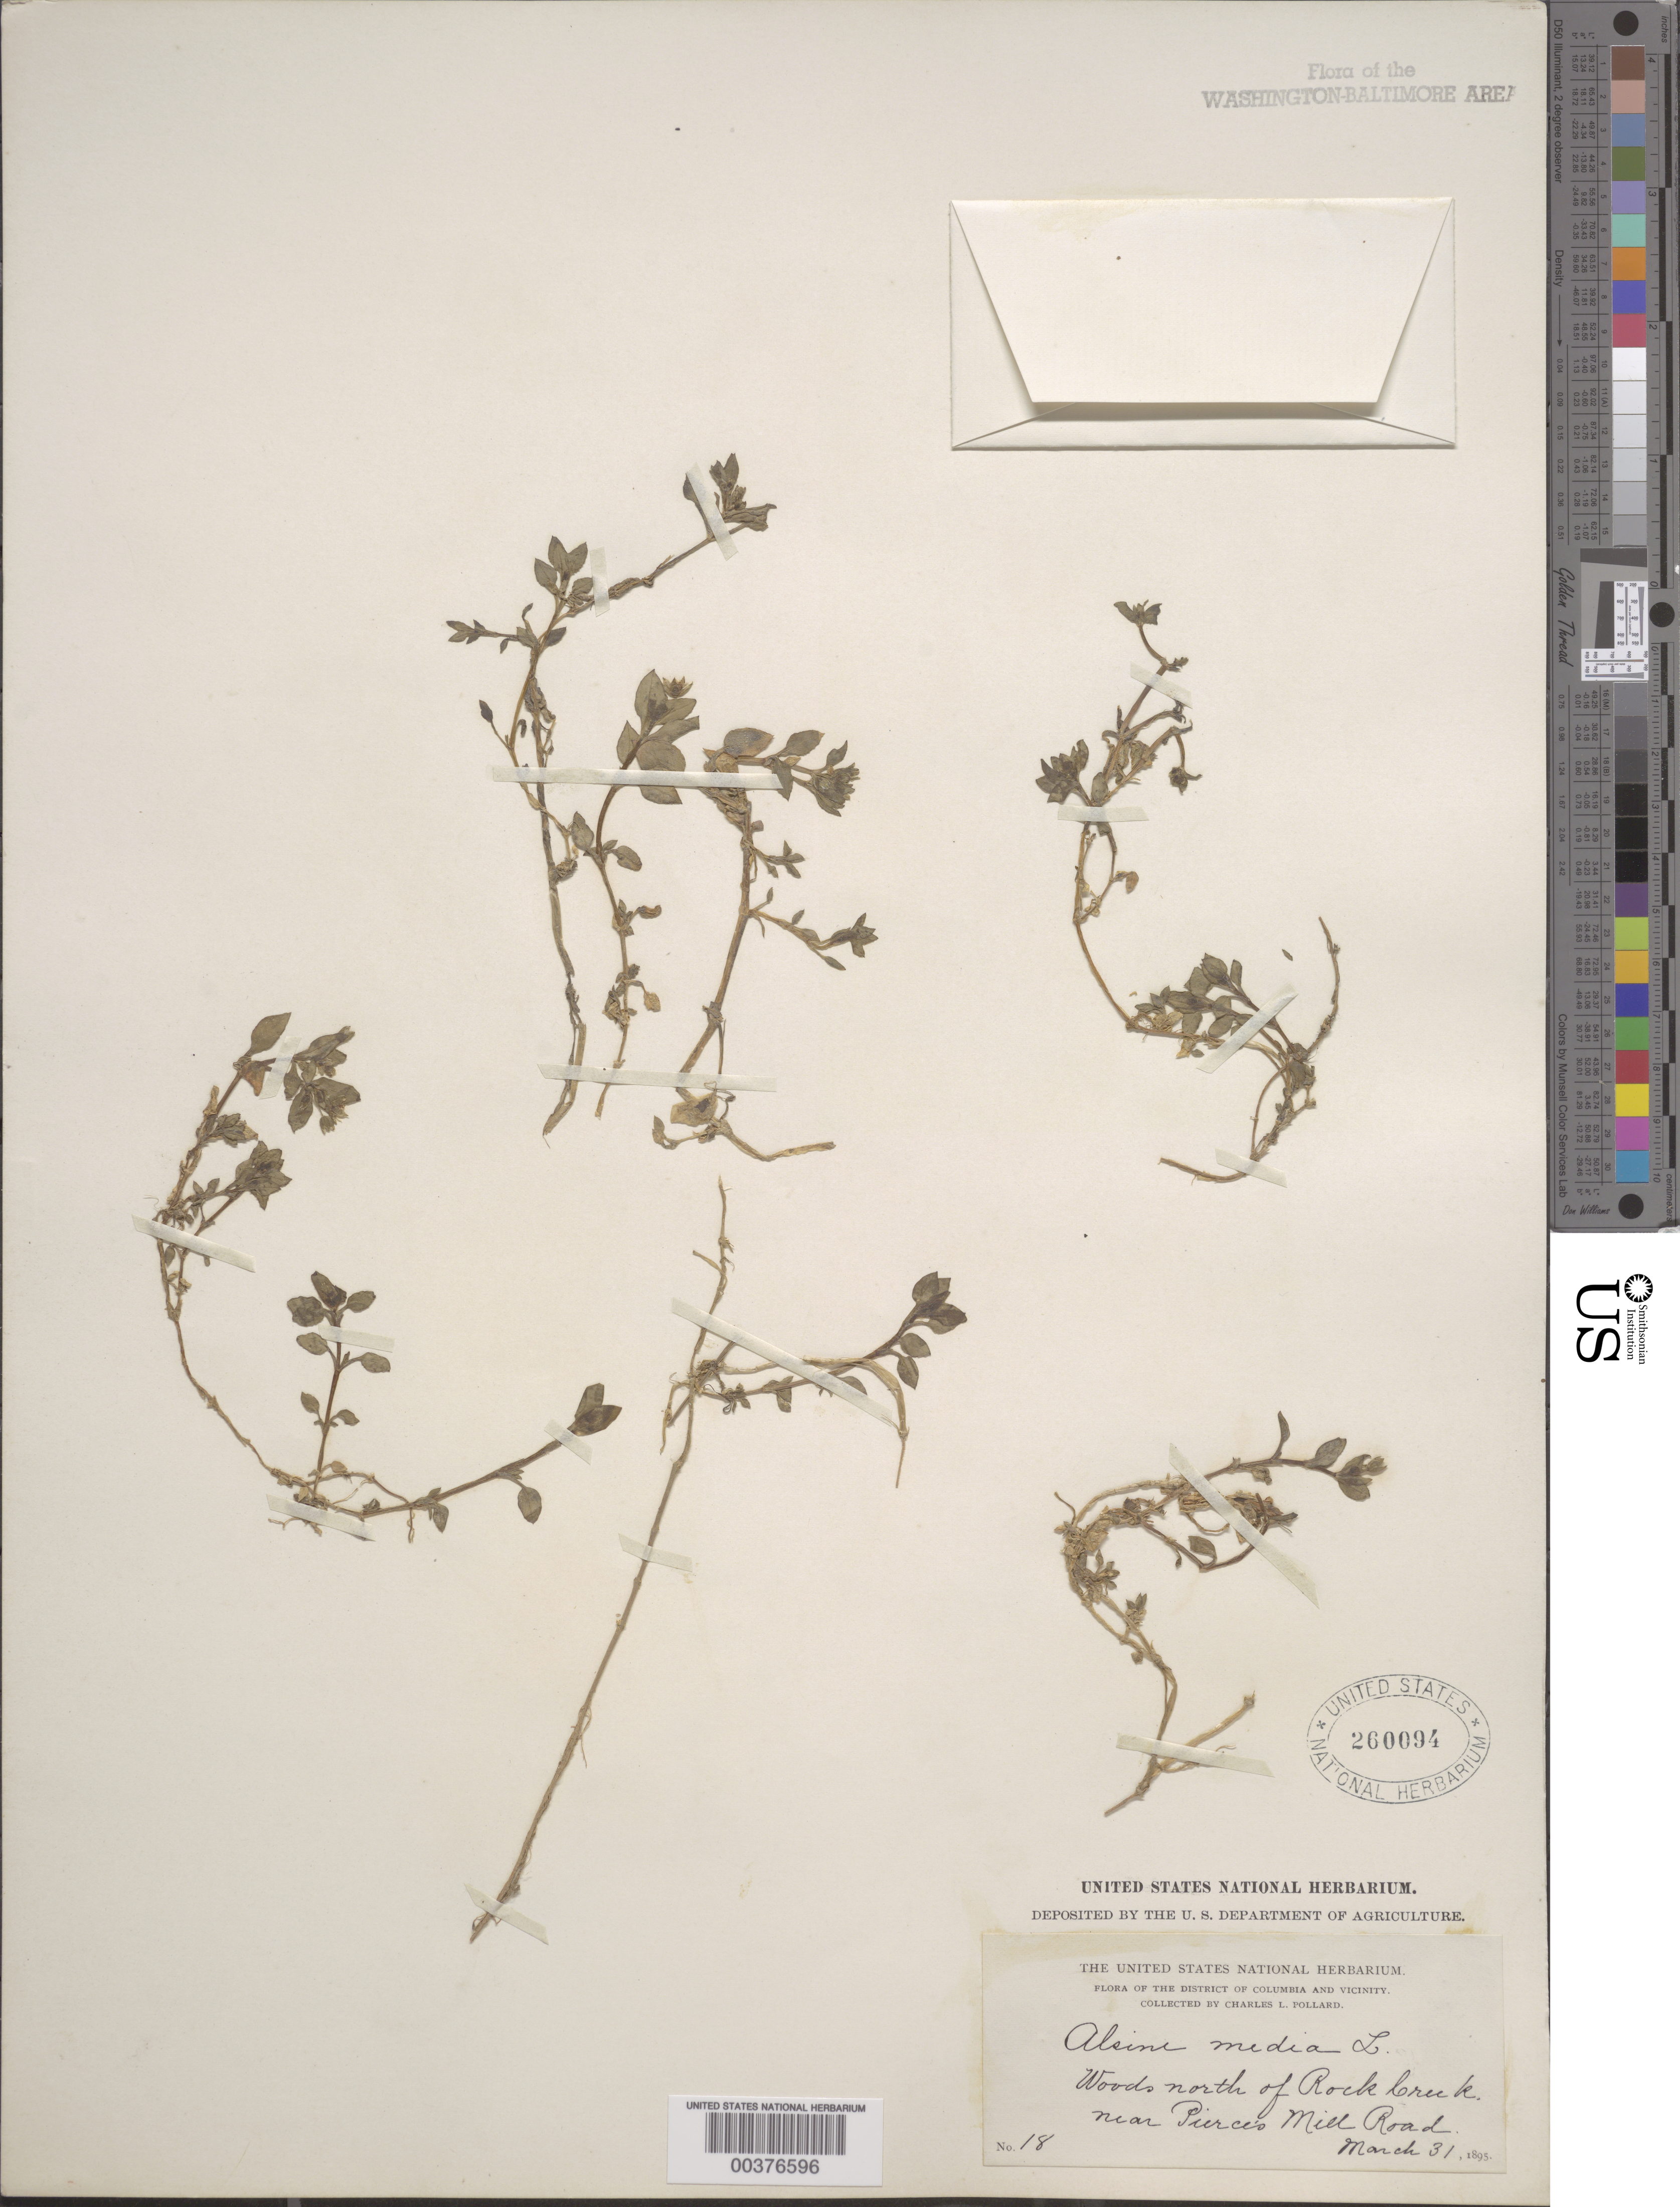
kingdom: Plantae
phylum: Tracheophyta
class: Magnoliopsida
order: Caryophyllales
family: Caryophyllaceae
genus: Stellaria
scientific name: Stellaria media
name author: (L.) Vill.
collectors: C. L. Pollard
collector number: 18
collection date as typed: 31 Mar 1895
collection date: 1895-03-31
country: United States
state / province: District of Columbia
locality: North of Rock Creek near Pierce's Mill Rd. Rock Creek Park & vicinity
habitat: Woods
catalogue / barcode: US 260094